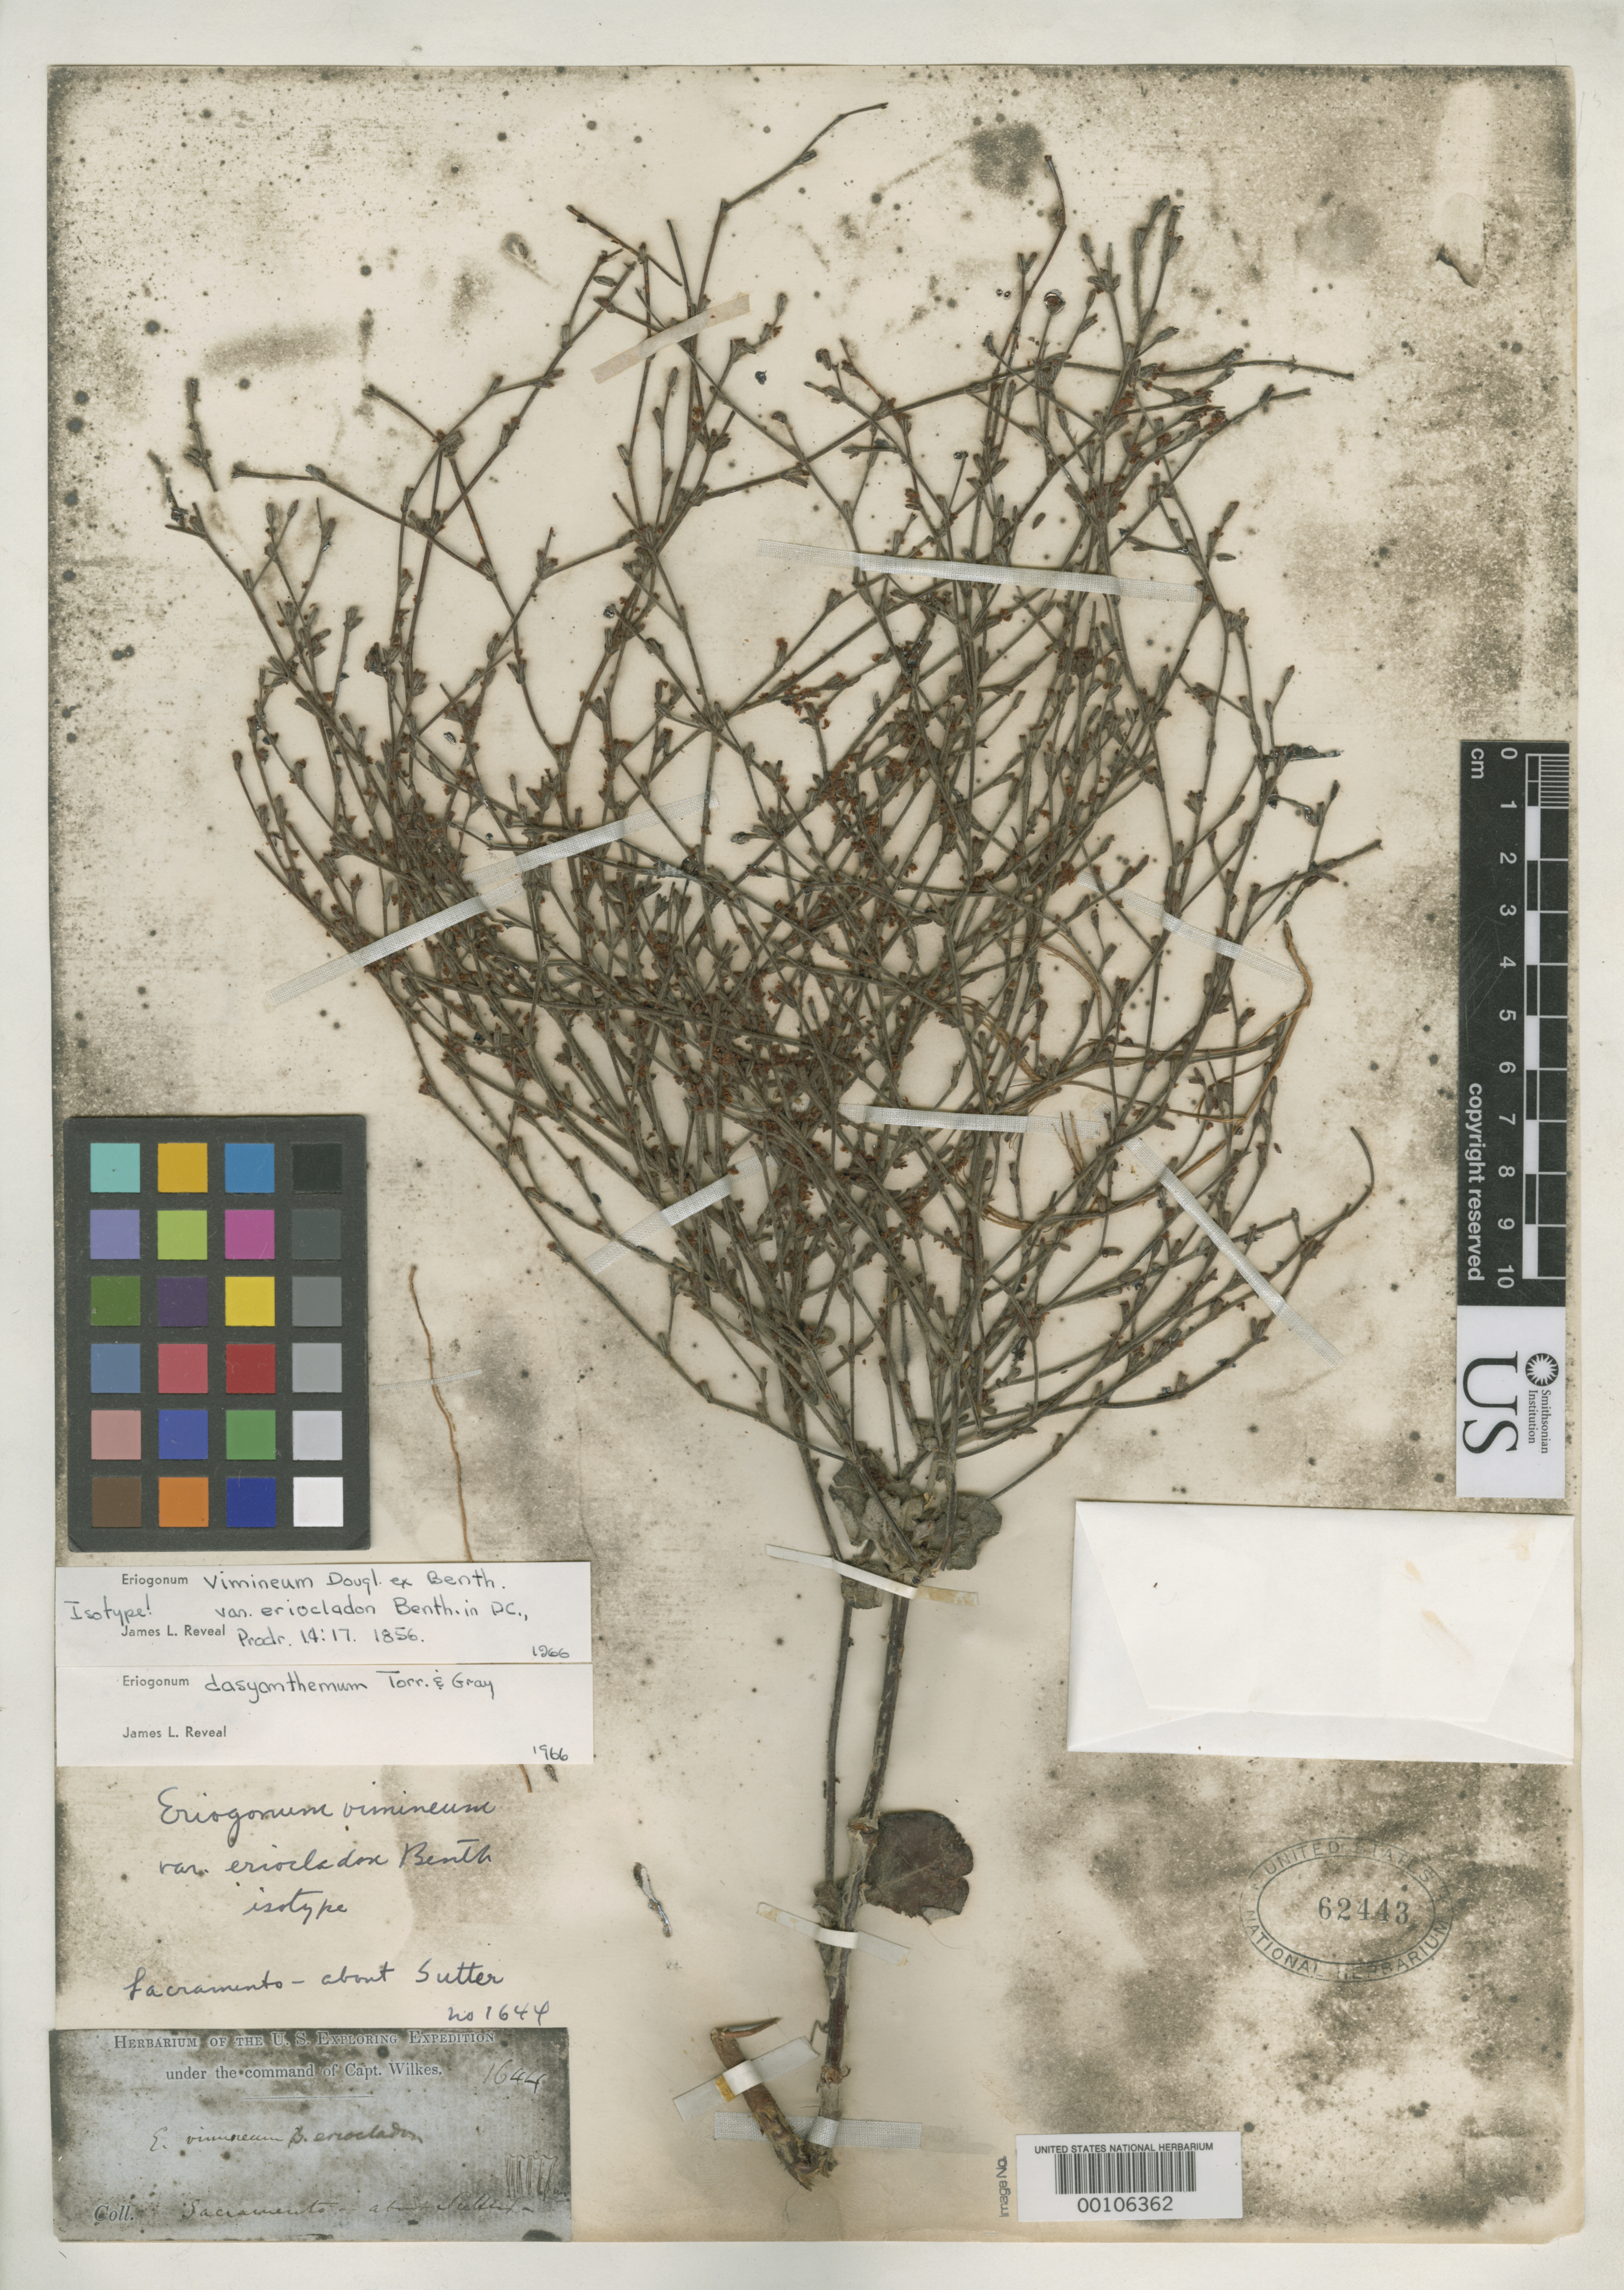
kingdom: Plantae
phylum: Tracheophyta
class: Magnoliopsida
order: Caryophyllales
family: Polygonaceae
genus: Eriogonum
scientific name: Eriogonum vimineum var. eriocladon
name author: Benth. in DC.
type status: Isotype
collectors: W. D. Brackenridge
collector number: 1644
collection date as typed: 20 Oct 1841 to 22 Oct 1841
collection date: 1841-10-20/1841-10-22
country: United States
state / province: California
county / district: Sacramento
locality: Near Sutter's fort at Sacramento.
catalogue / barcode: US 62443